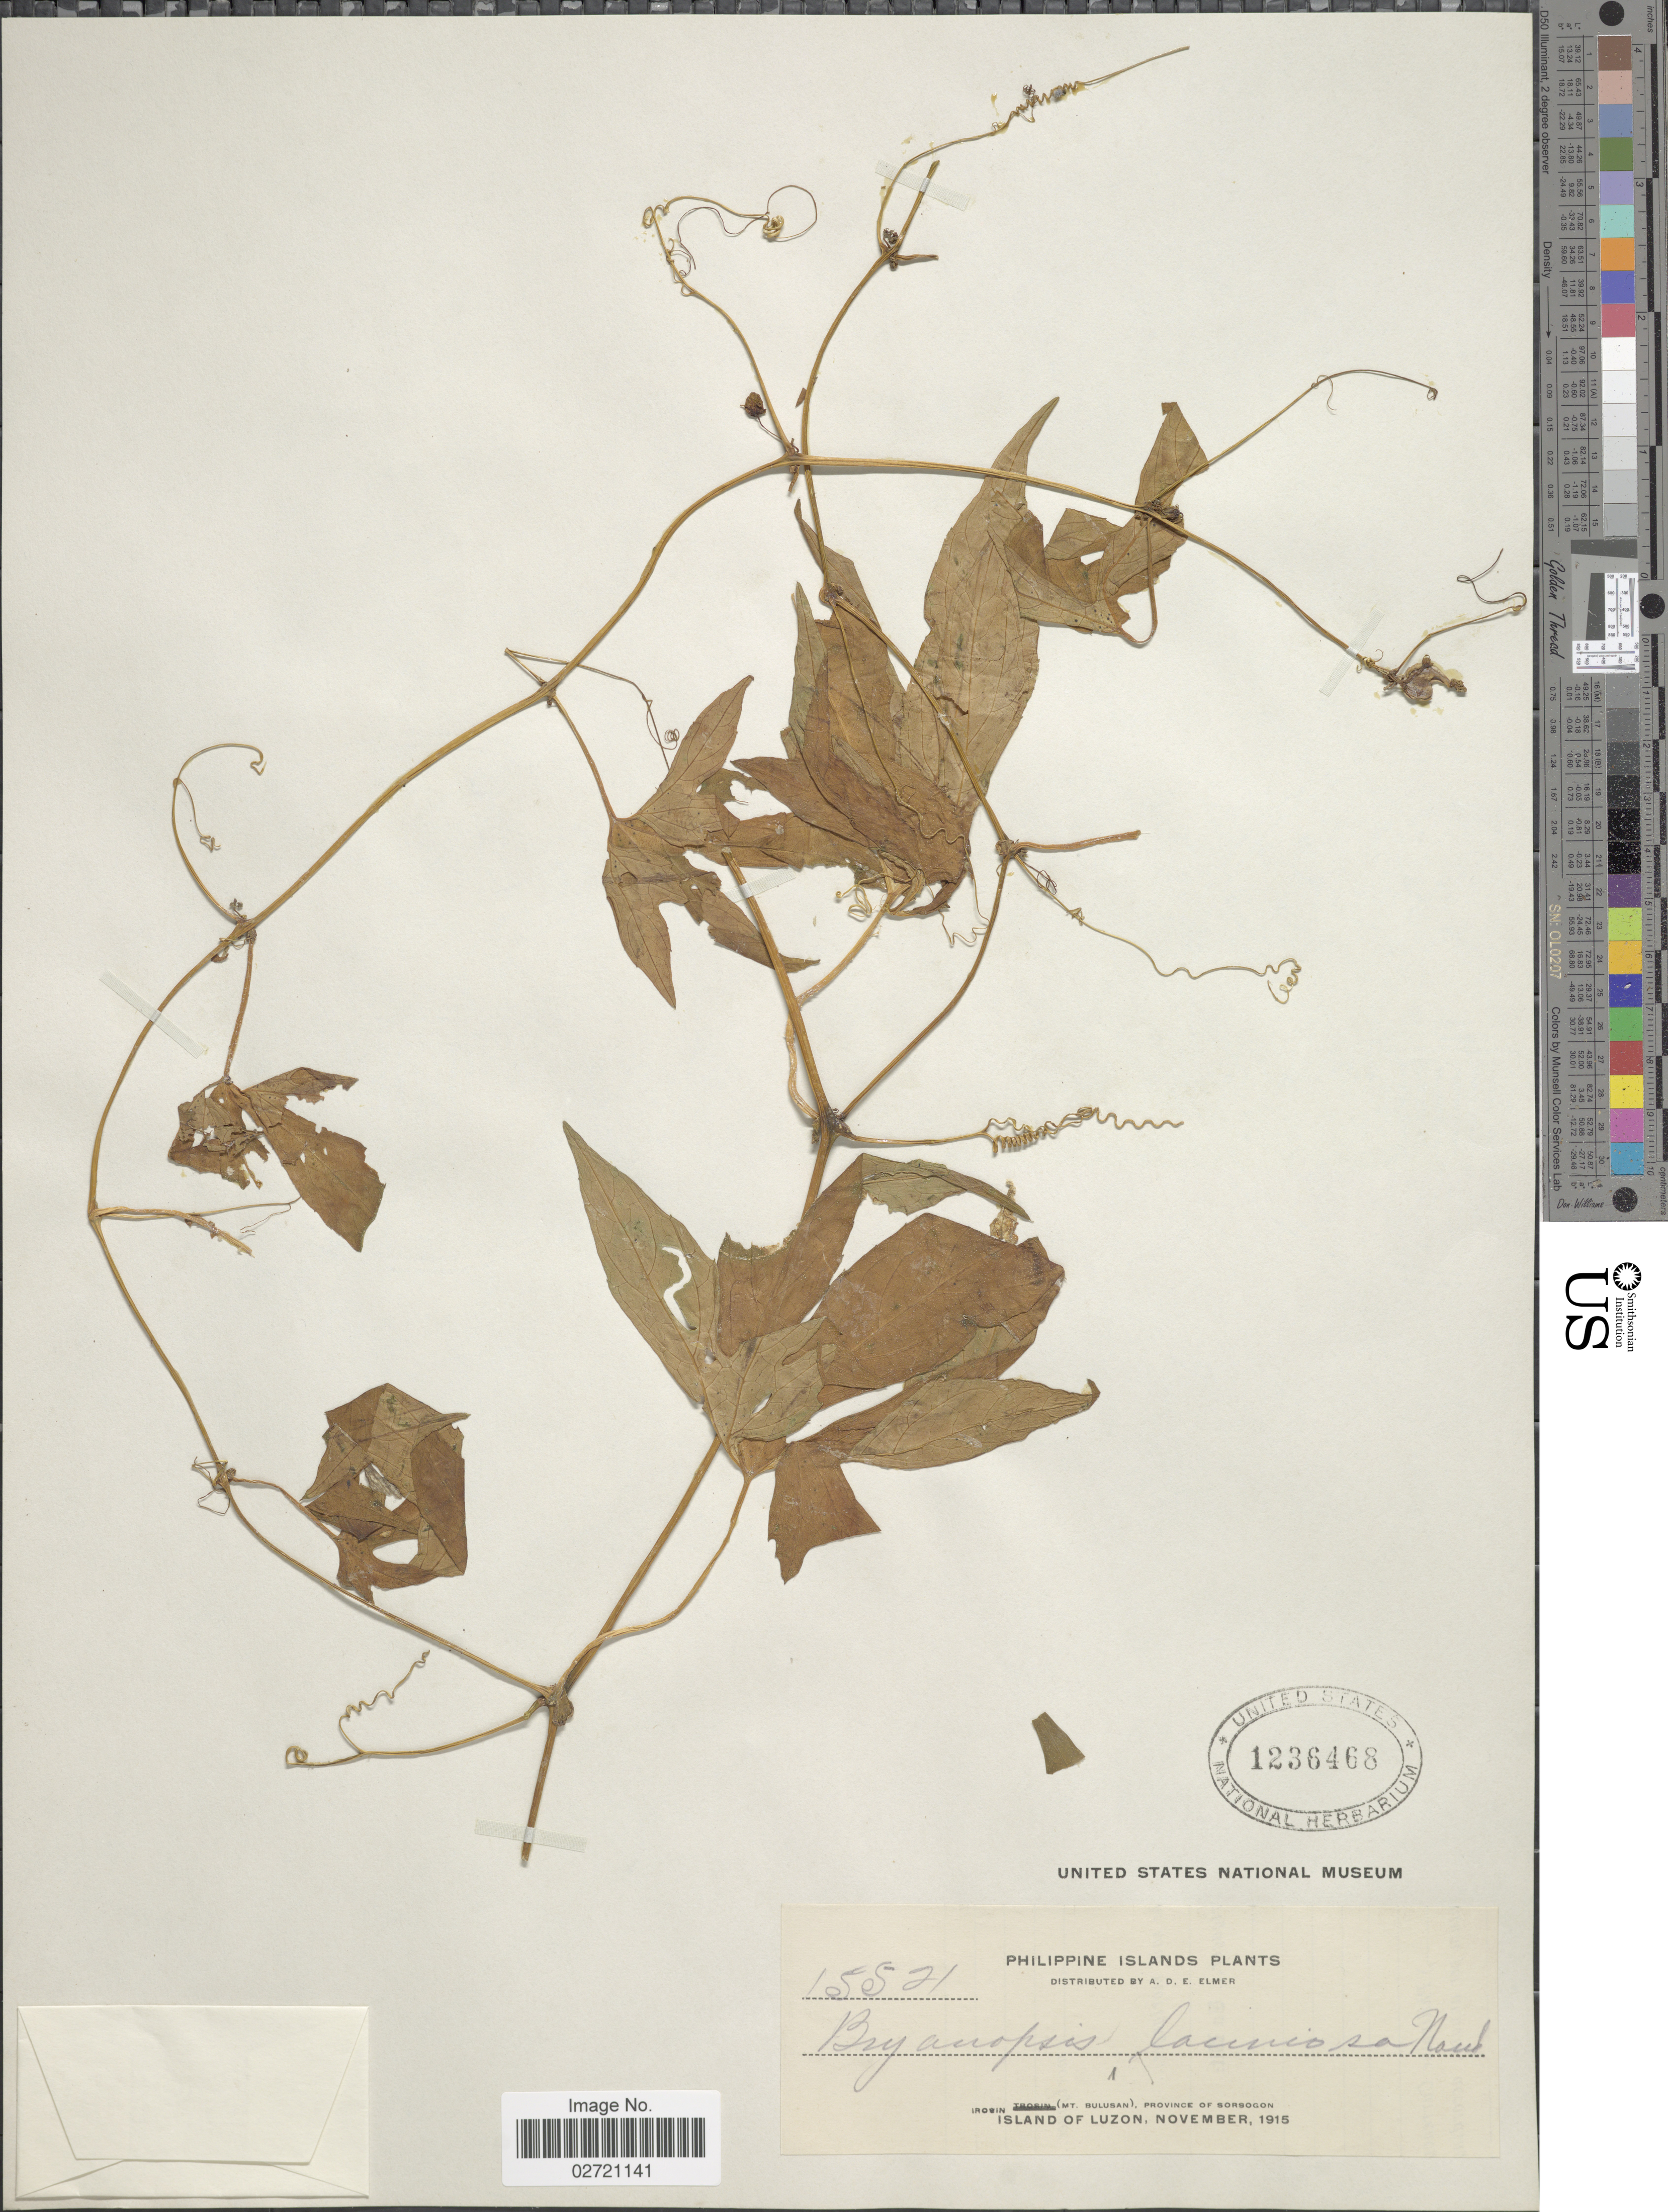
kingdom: Plantae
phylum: Tracheophyta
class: Magnoliopsida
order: Cucurbitales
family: Cucurbitaceae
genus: Diplocyclos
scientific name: Diplocyclos palmatus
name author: (L.) C. Jeffrey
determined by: Strong, Mark T., (BOT), Smithsonian Institution - National Museum of Natural History (UNITED STATES)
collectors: A. D. E. Elmer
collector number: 15521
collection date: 1915-11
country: Philippines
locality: Irosin (Mt. Bulusan), Province of Sorsogon. Island of Luzon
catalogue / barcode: US 1236468